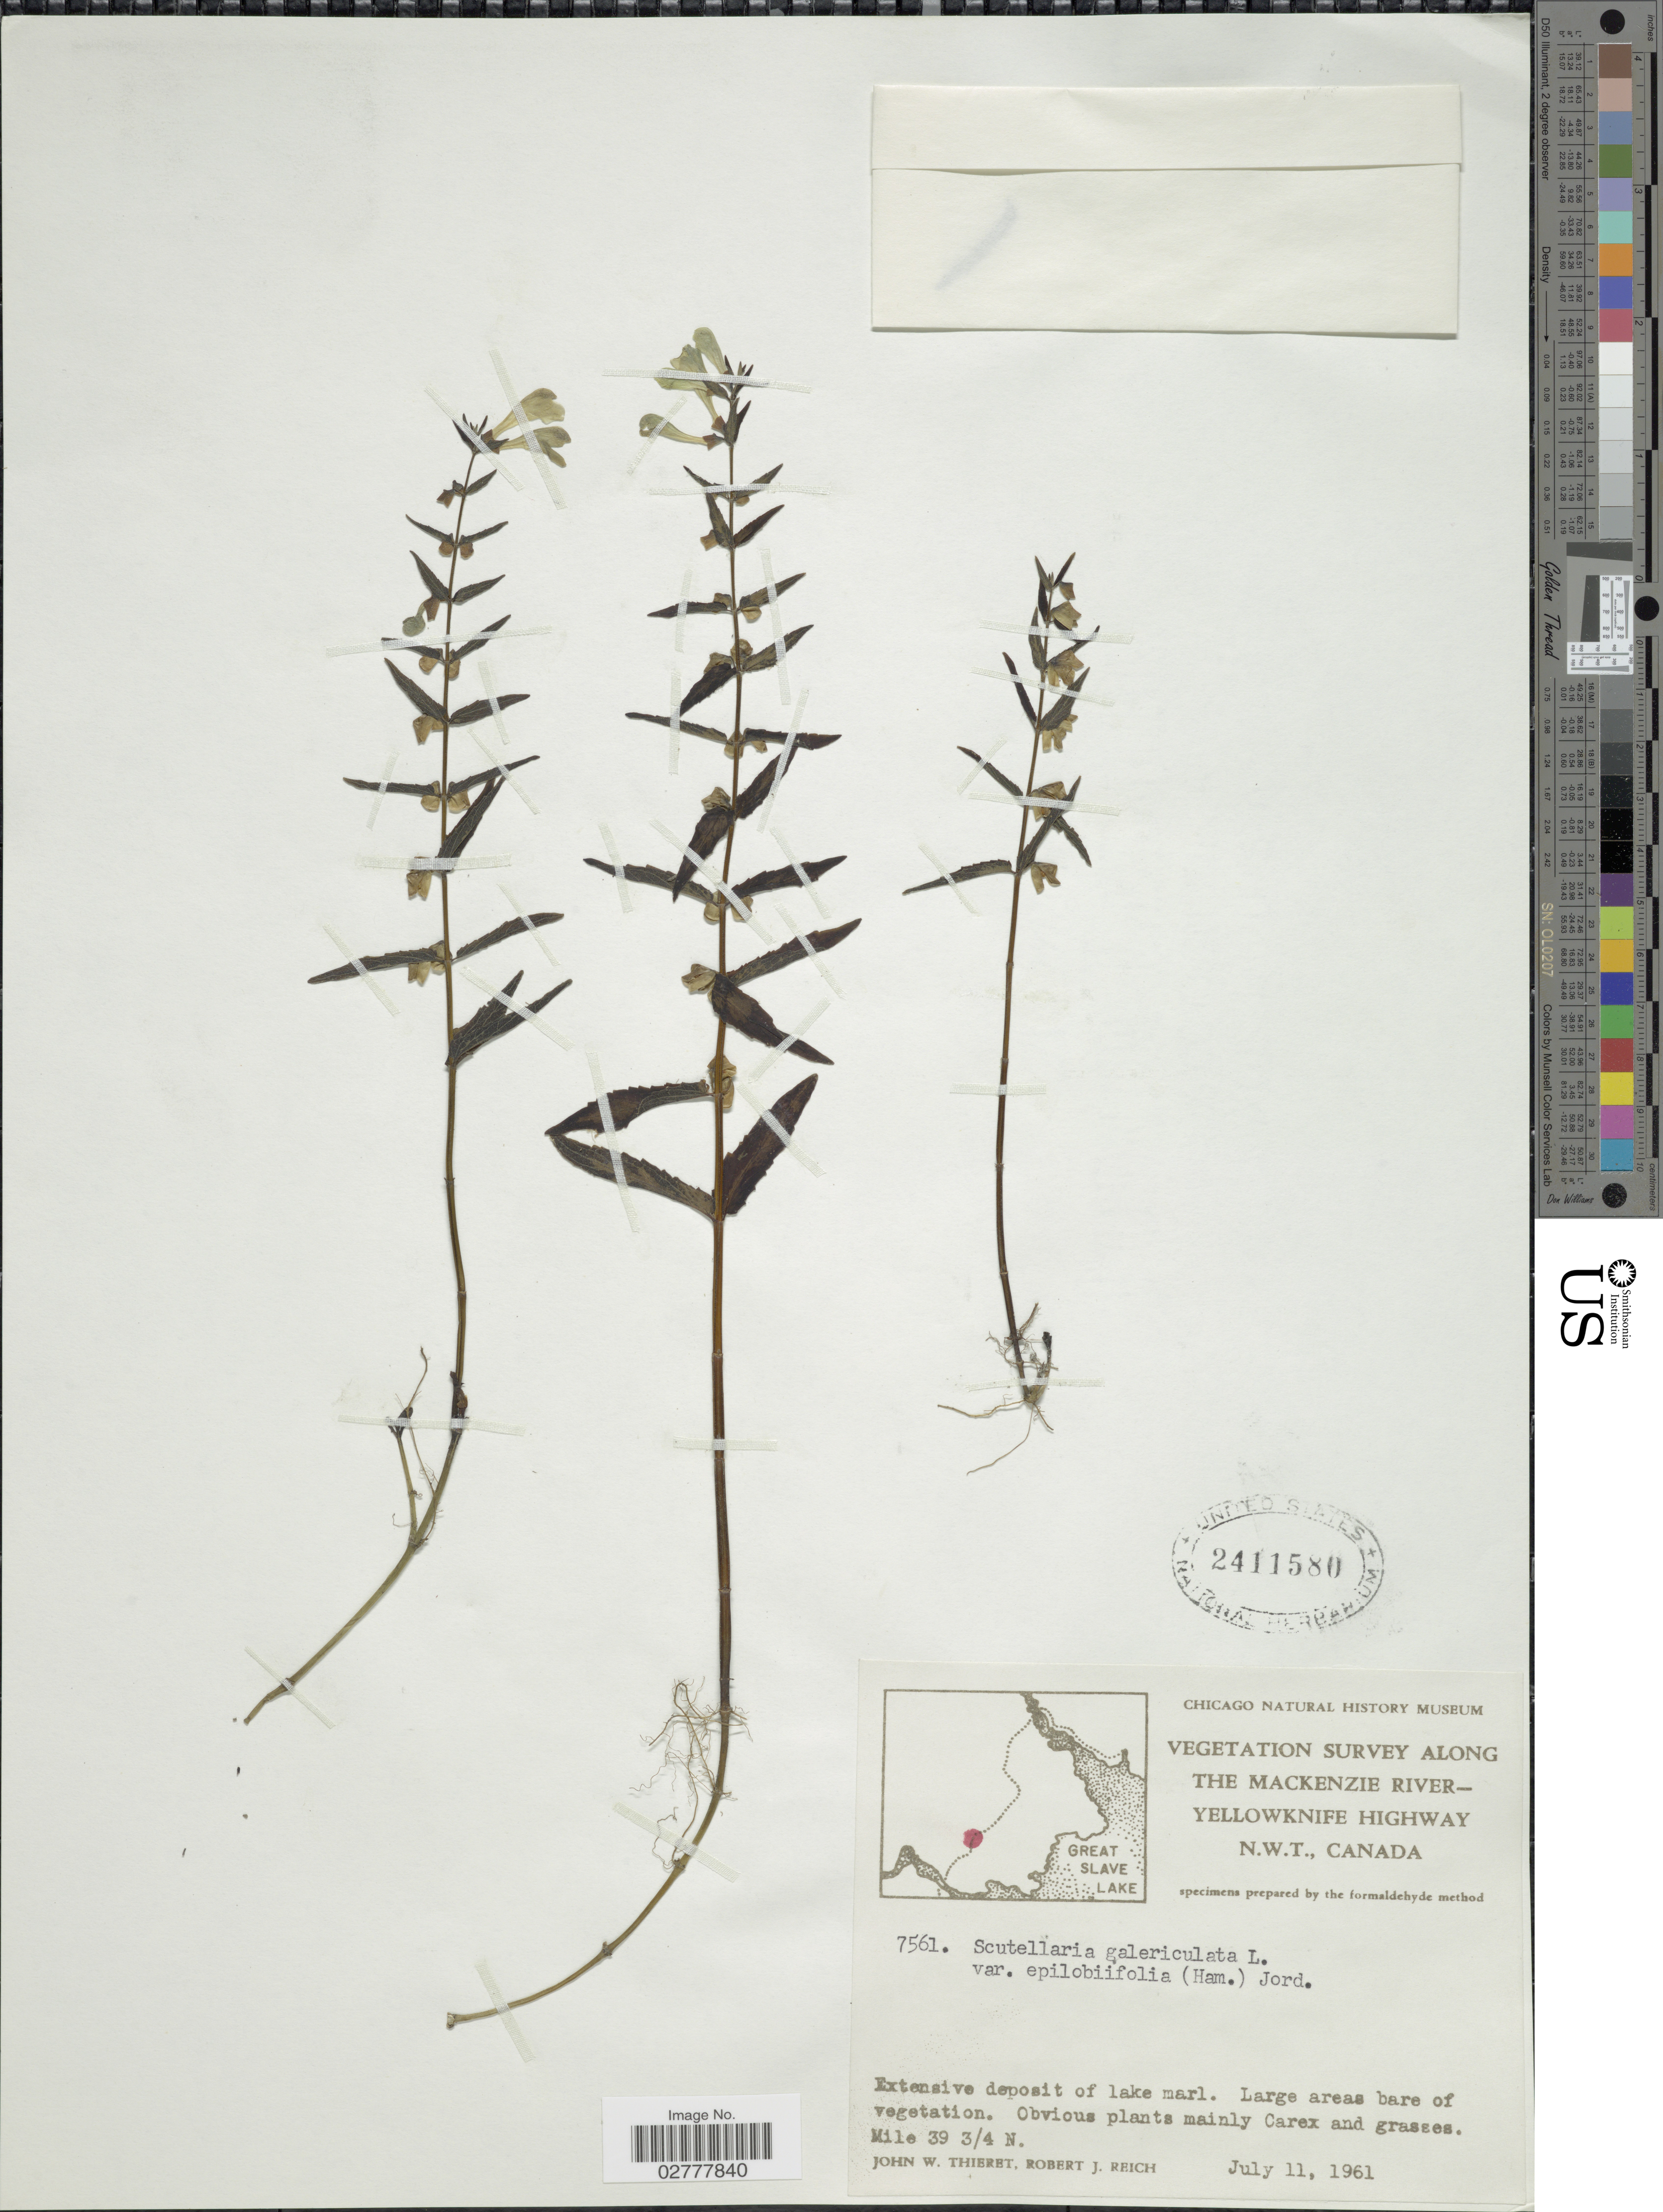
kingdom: Plantae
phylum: Tracheophyta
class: Magnoliopsida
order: Lamiales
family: Lamiaceae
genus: Scutellaria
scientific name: Scutellaria galericulata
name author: L.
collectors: J. W. Thieret & R. Reich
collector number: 7561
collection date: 1961-07-11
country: Canada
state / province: Northwest Territories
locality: Along the Mackenzie River-Yellowknife Highway. Mile 39 3/4 N.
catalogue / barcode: US 2411580